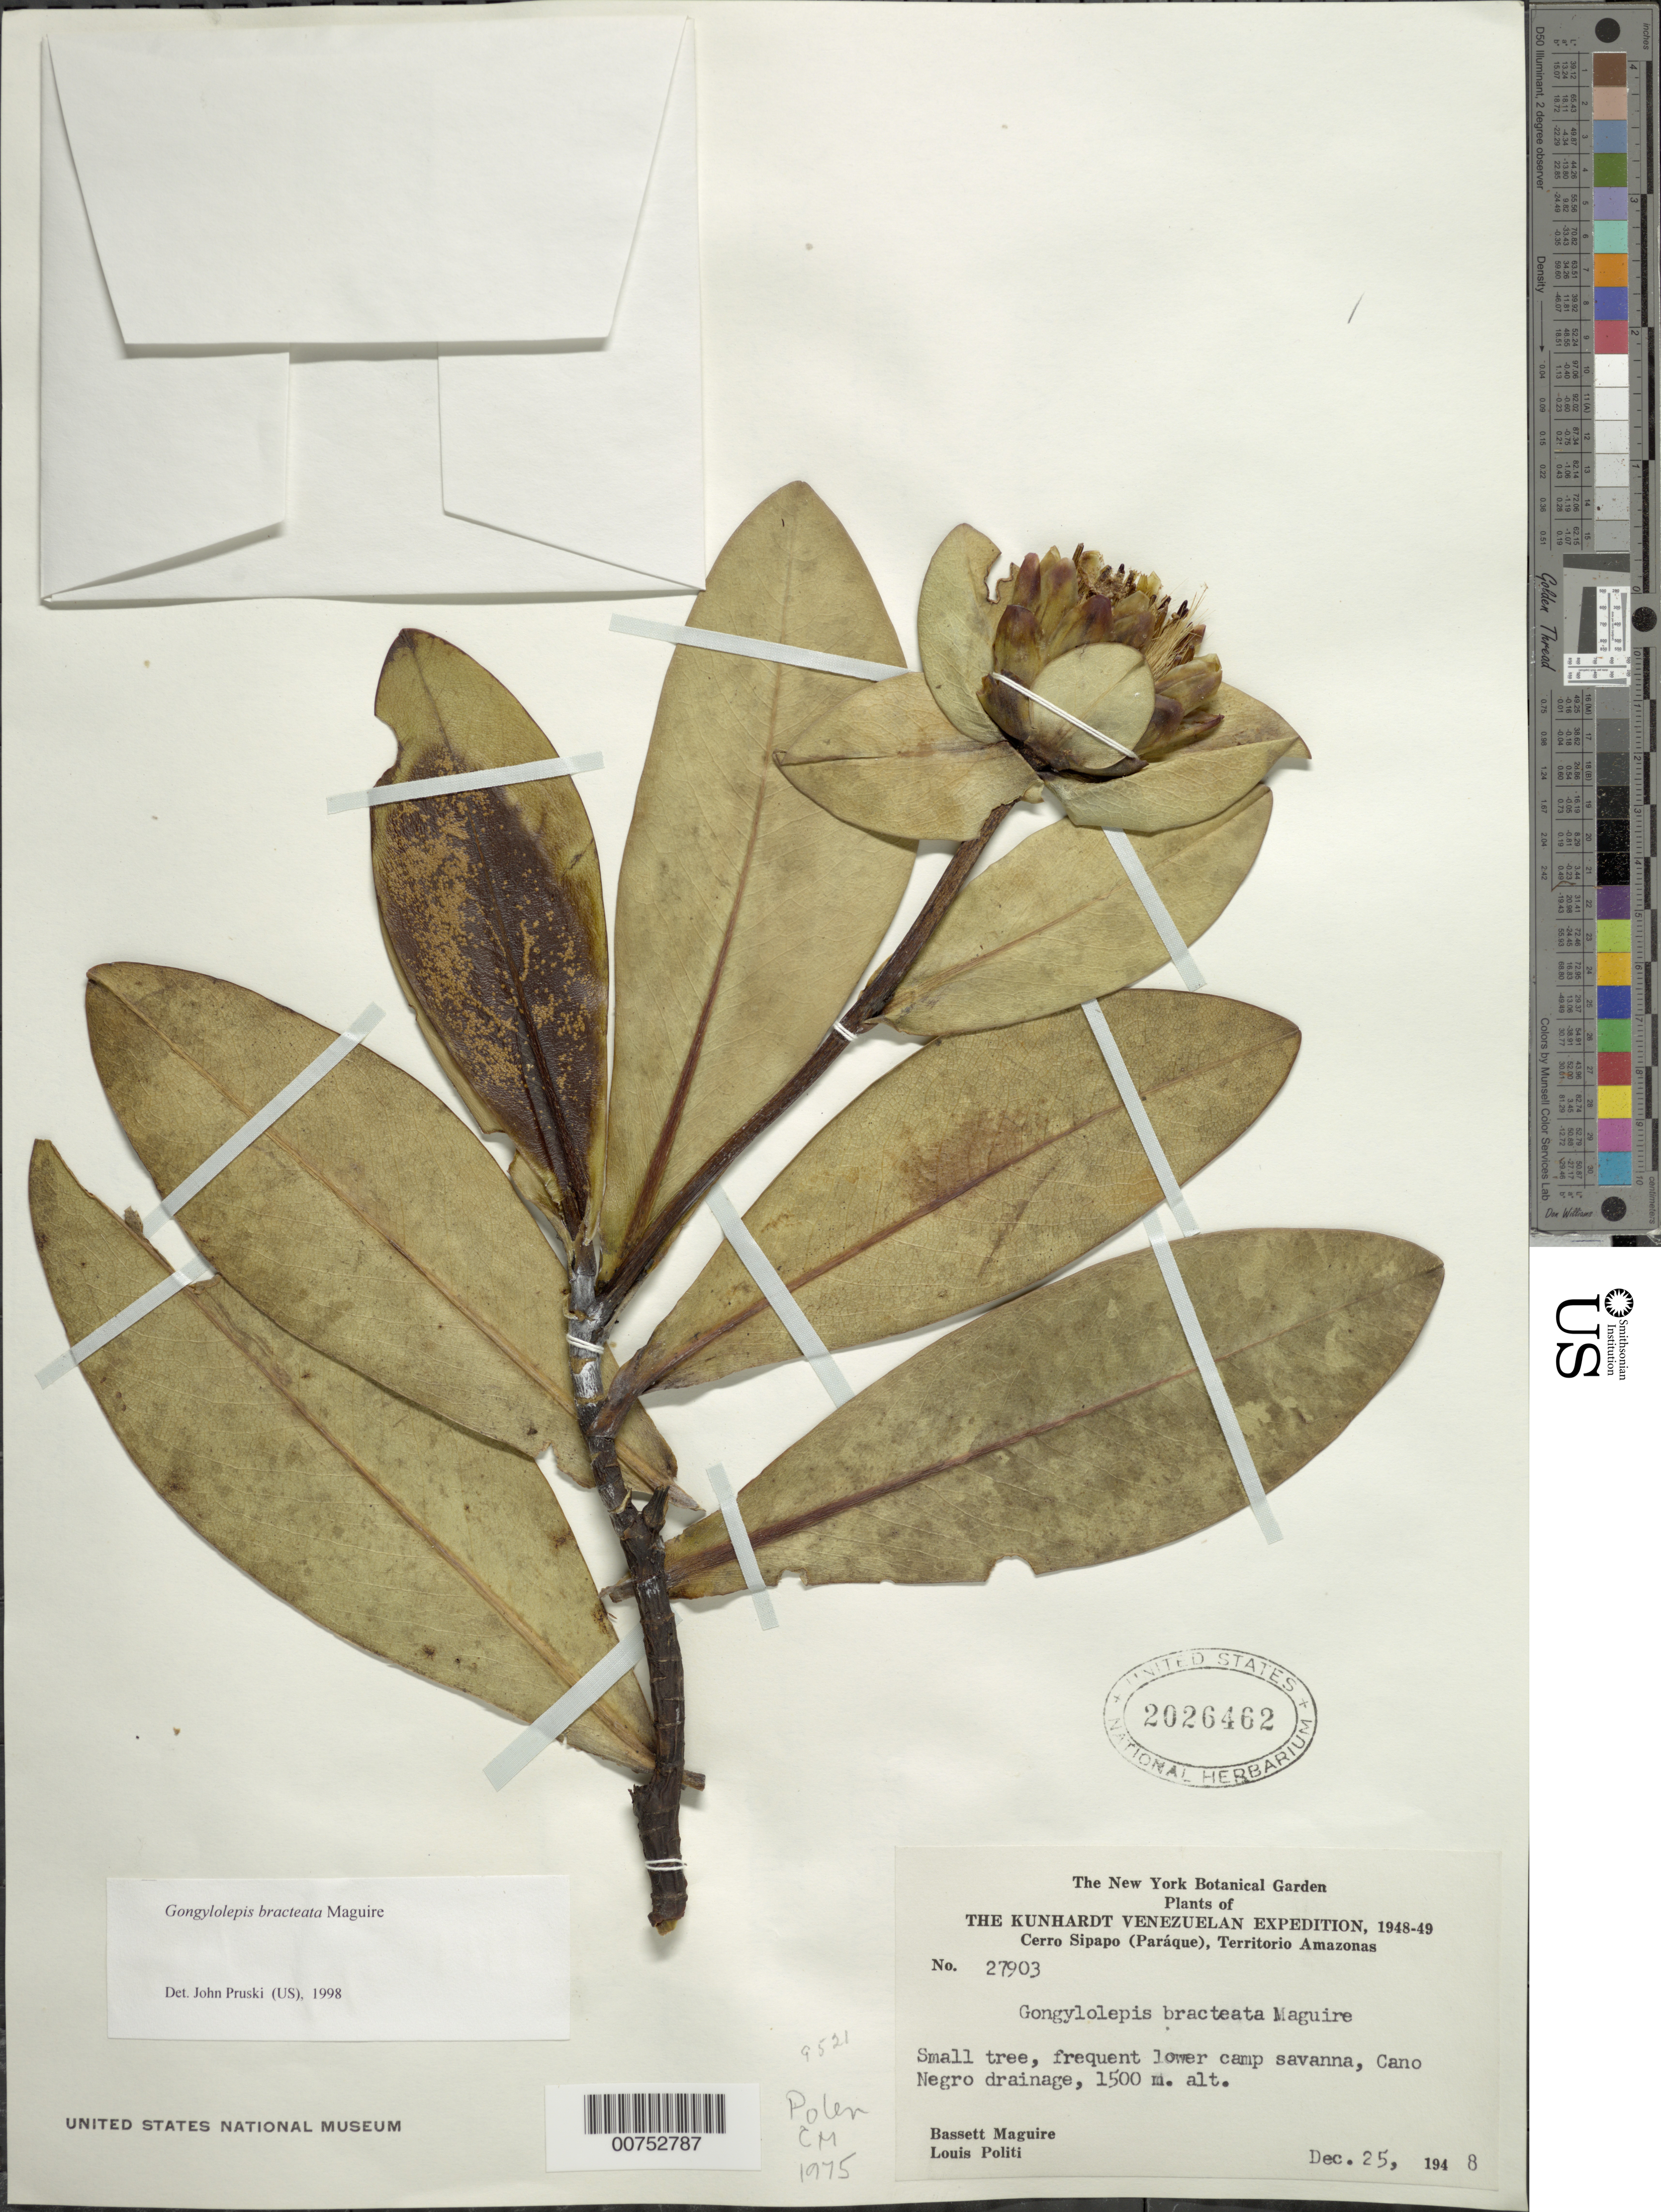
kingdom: Plantae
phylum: Tracheophyta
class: Magnoliopsida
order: Asterales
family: Asteraceae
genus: Gongylolepis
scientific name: Gongylolepis bracteata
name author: Maguire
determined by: Pruski, J. F.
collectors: B. Maguire & L. Politi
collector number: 27903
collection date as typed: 25-Dec-48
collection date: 1948-12-25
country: Venezuela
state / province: Amazonas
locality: Cerro Sipapo (Paráque), Lower Caño Negro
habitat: Lower camp savanna.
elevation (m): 1500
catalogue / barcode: US 2026462